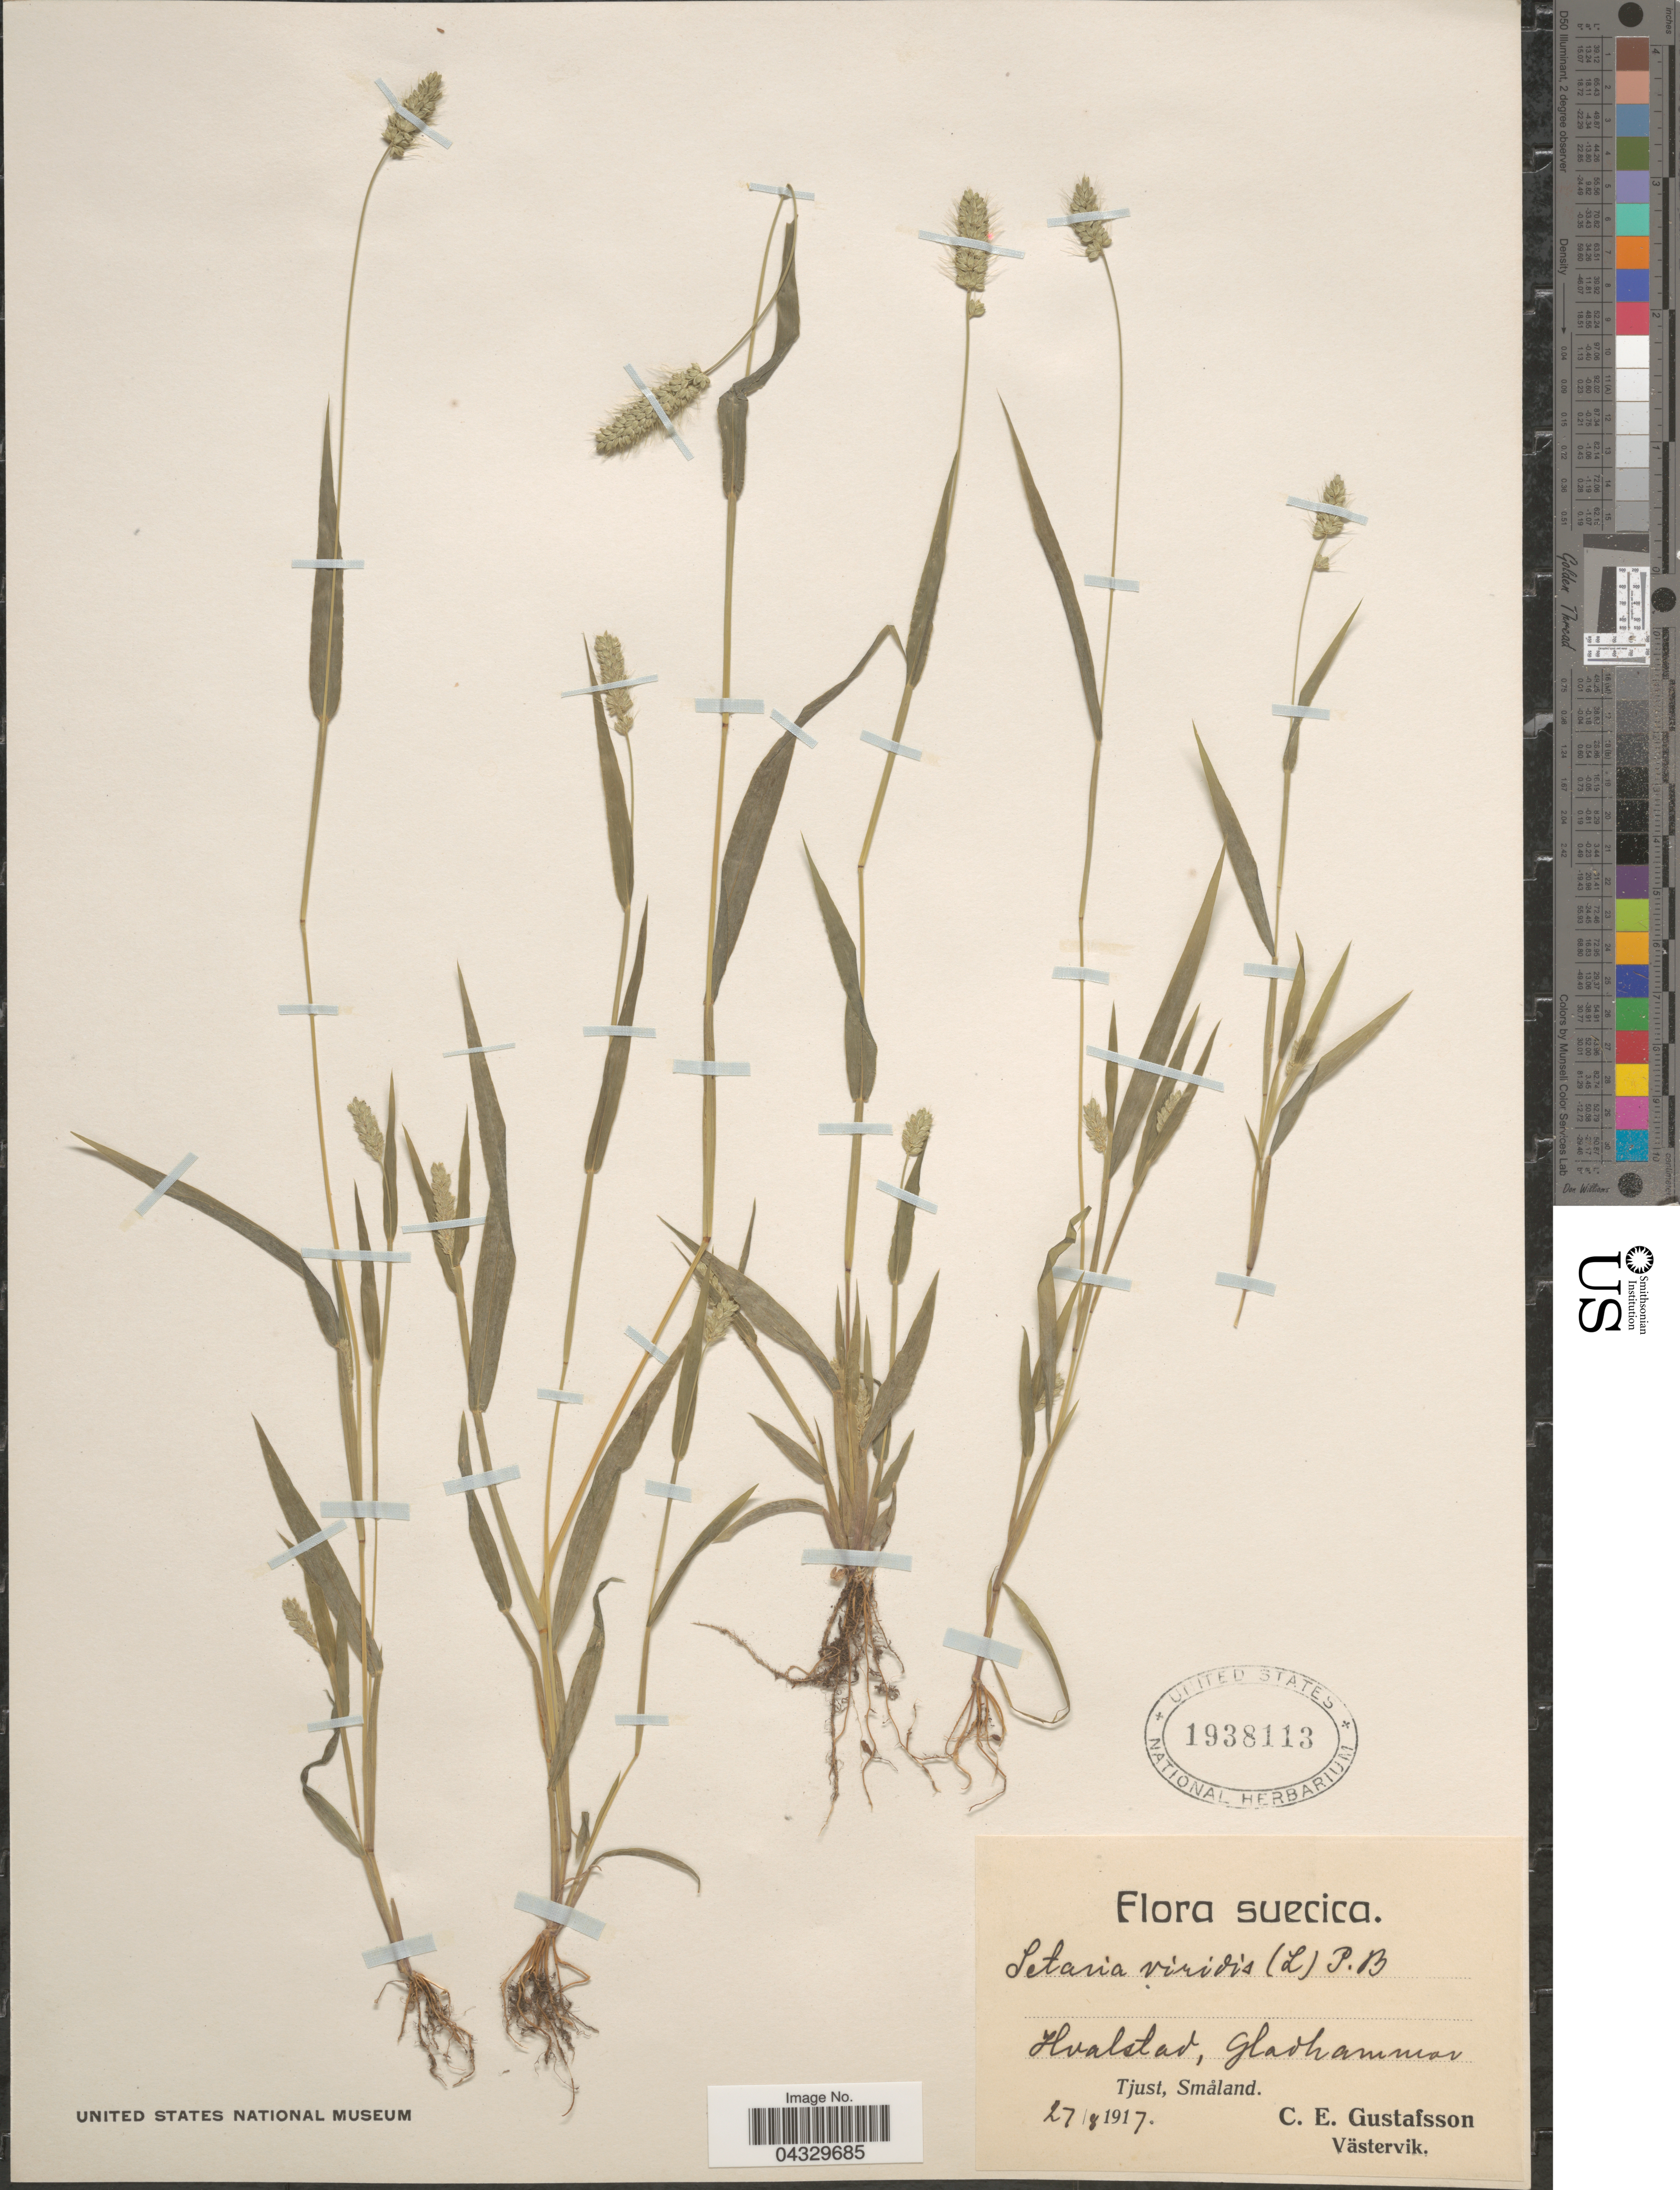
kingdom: Plantae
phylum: Tracheophyta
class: Liliopsida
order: Poales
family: Poaceae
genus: Setaria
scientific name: Setaria viridis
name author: (L.) P. Beauv.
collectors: C. Gustafsson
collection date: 1917-08-27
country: Sweden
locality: Suecica. Hvalstad, Gladhammar. Tjust, Småland.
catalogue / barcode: US 1938113